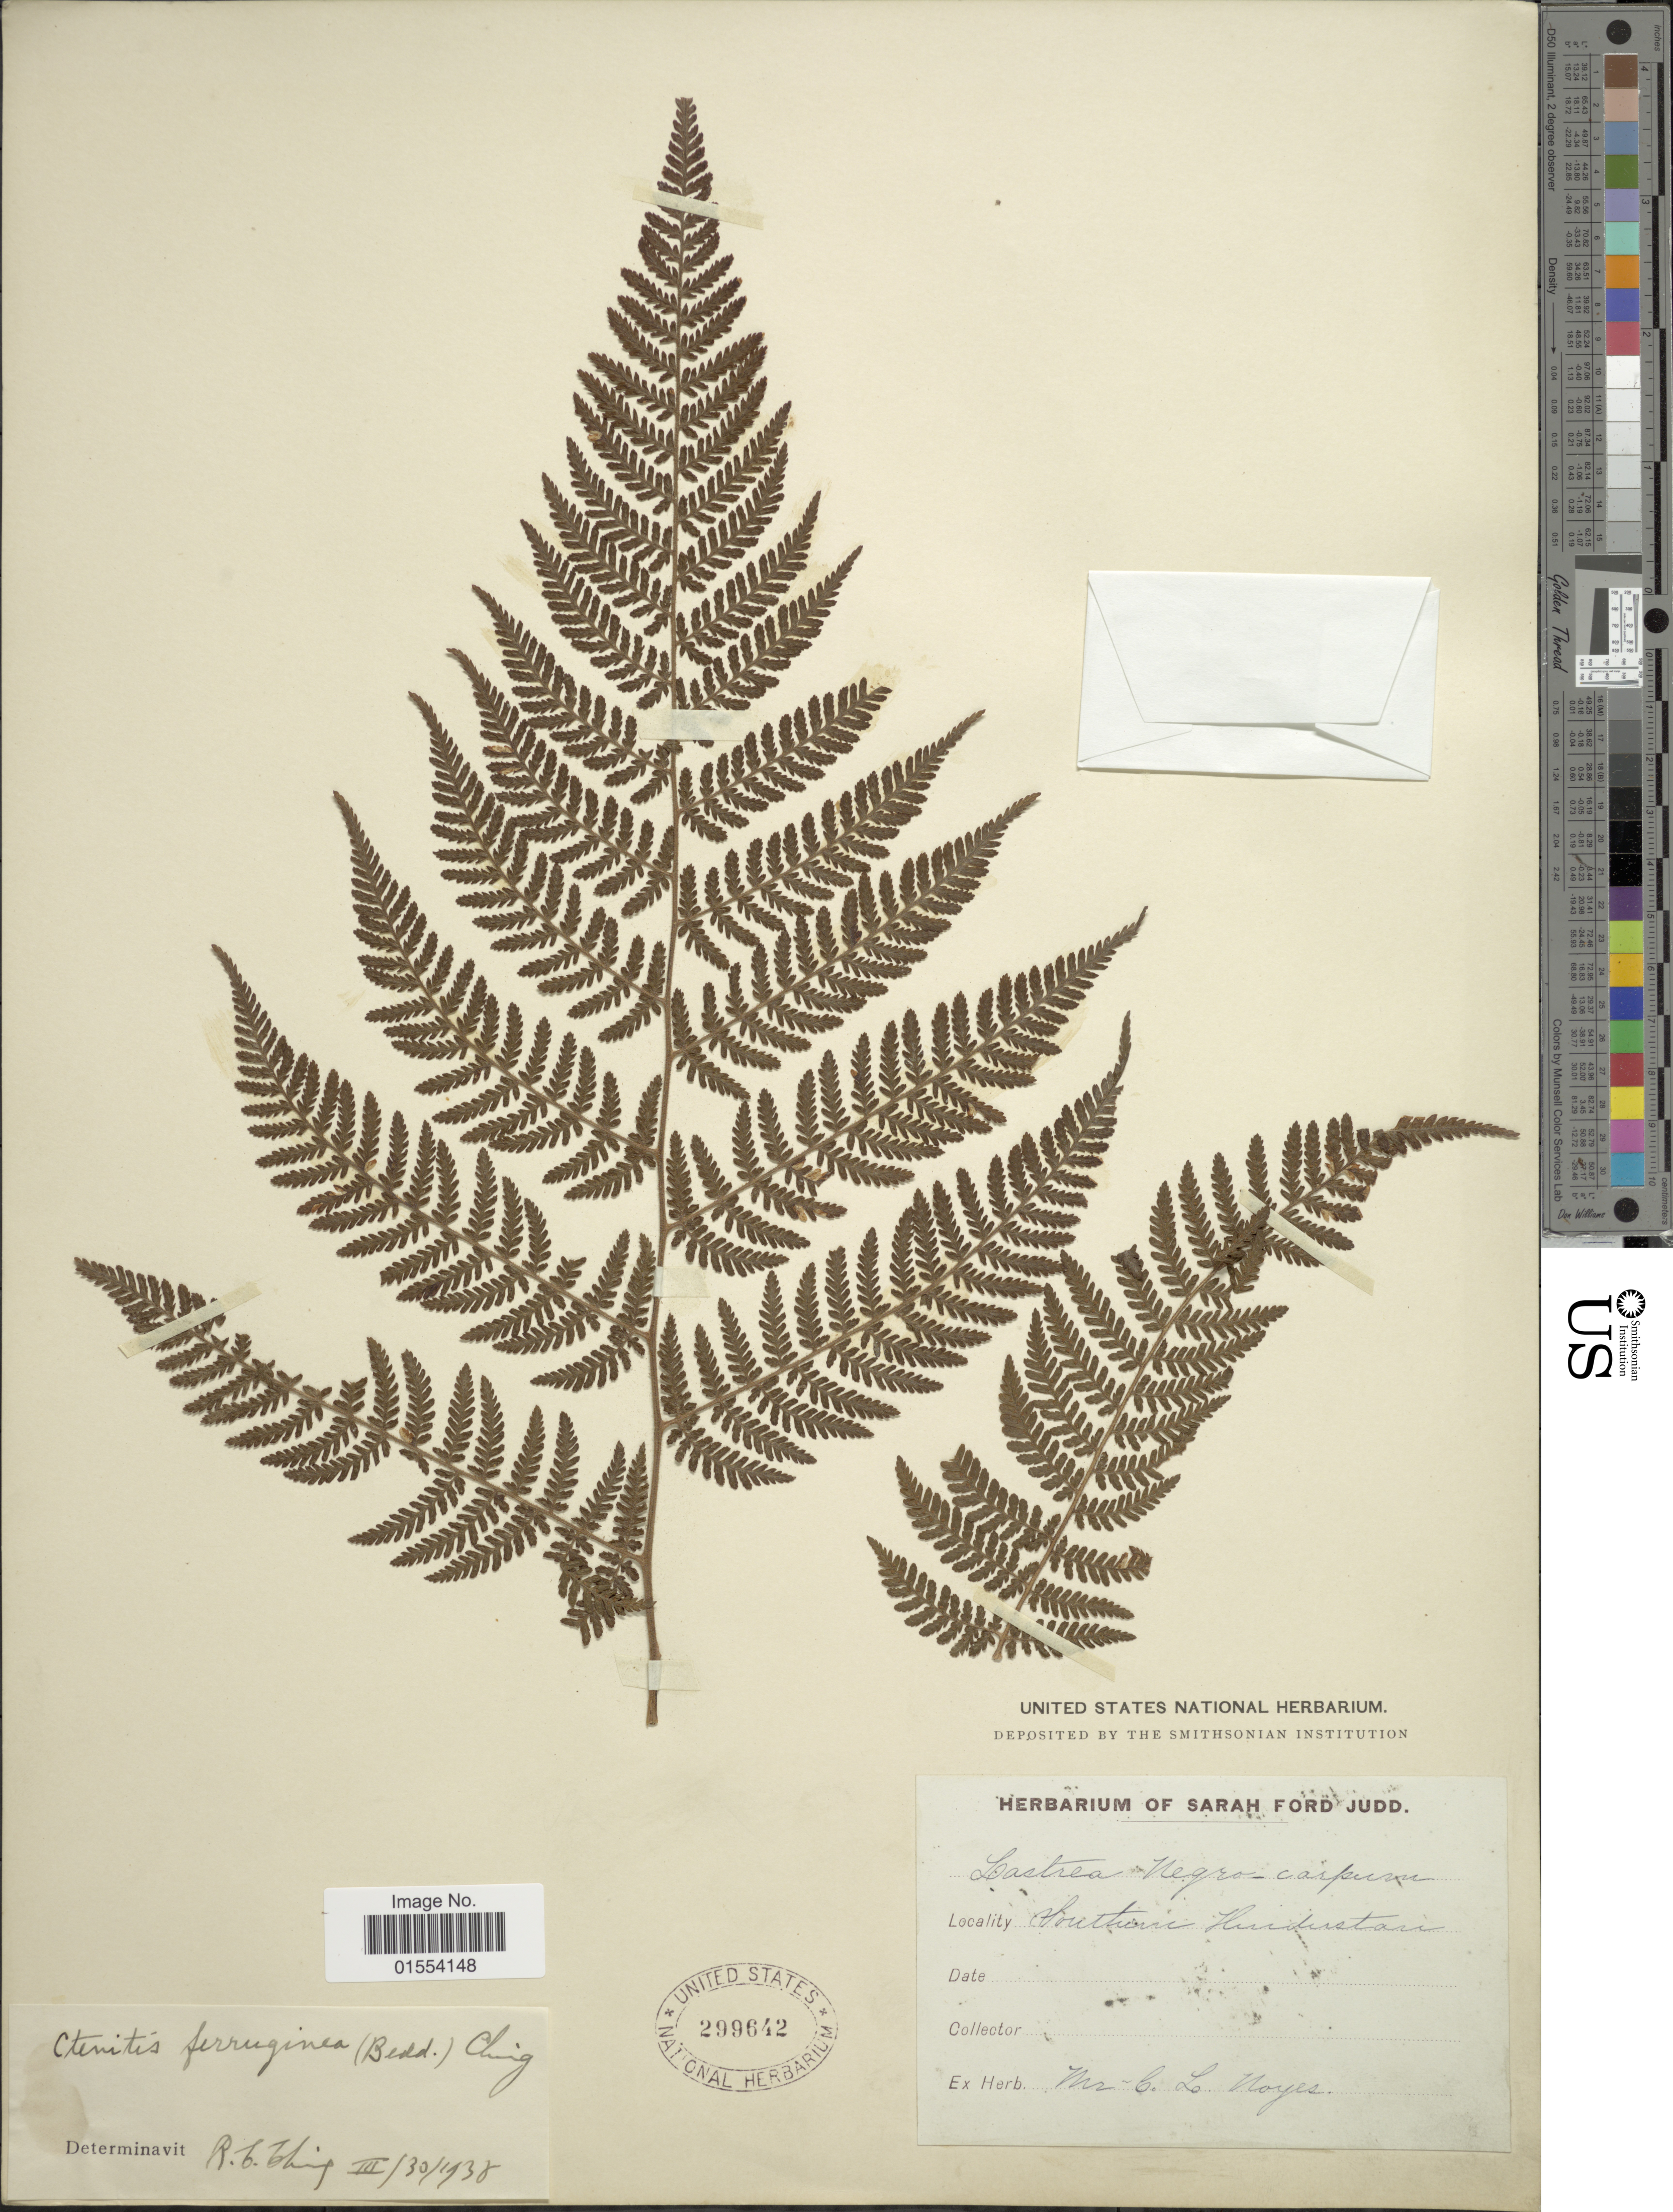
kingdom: Plantae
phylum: Tracheophyta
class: Polypodiopsida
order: Polypodiales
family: Dryopteridaceae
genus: Dryopteris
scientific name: Dryopteris ferruginea var. ferruginea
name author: Kuntze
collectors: C. Noyes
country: India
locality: Southern Hindustan.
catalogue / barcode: US 299642